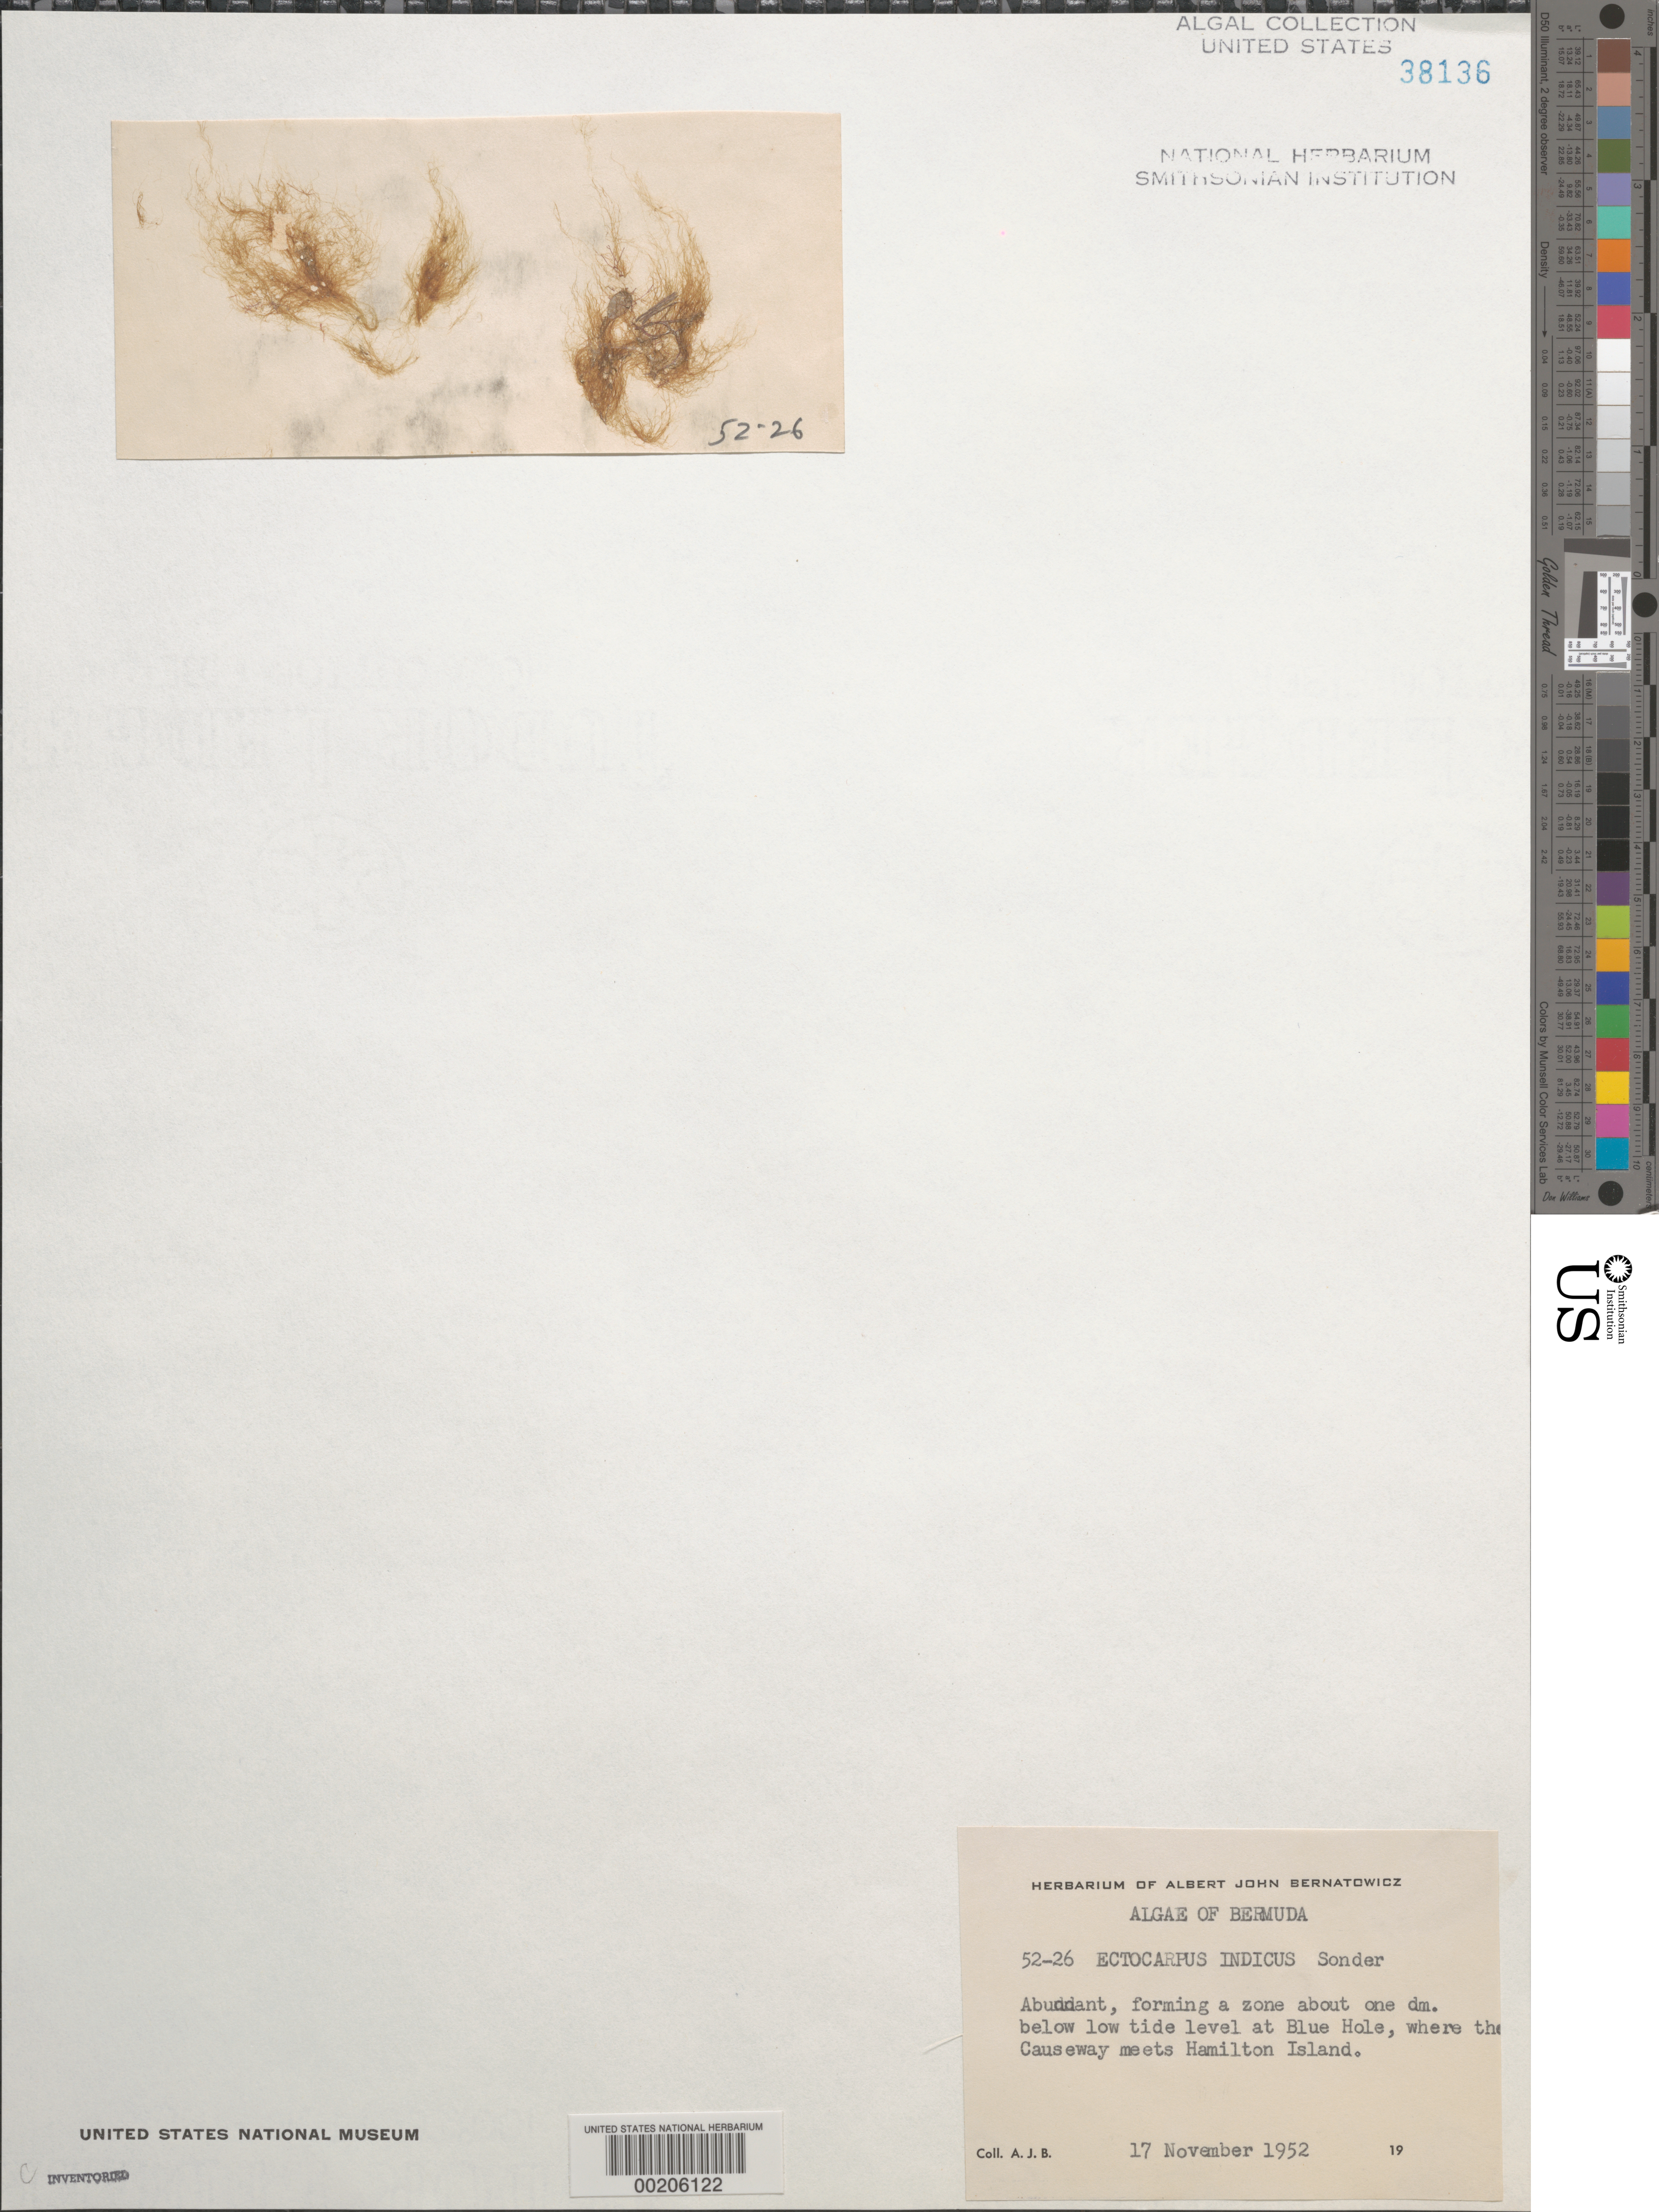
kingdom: Chromista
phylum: Ochrophyta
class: Phaeophyceae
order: Ectocarpales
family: Acinetosporaceae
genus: Feldmannia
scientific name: Feldmannia indica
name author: (O.G. Sond.) Womersley & A. Bailey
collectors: A. Bernatowicz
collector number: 52-26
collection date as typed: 17 Nov 1952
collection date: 1952-11-17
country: Bermuda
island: Bermuda Island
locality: Blue Hole, causeway at Bermuda Island (Hamilton I.)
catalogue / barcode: US 38136